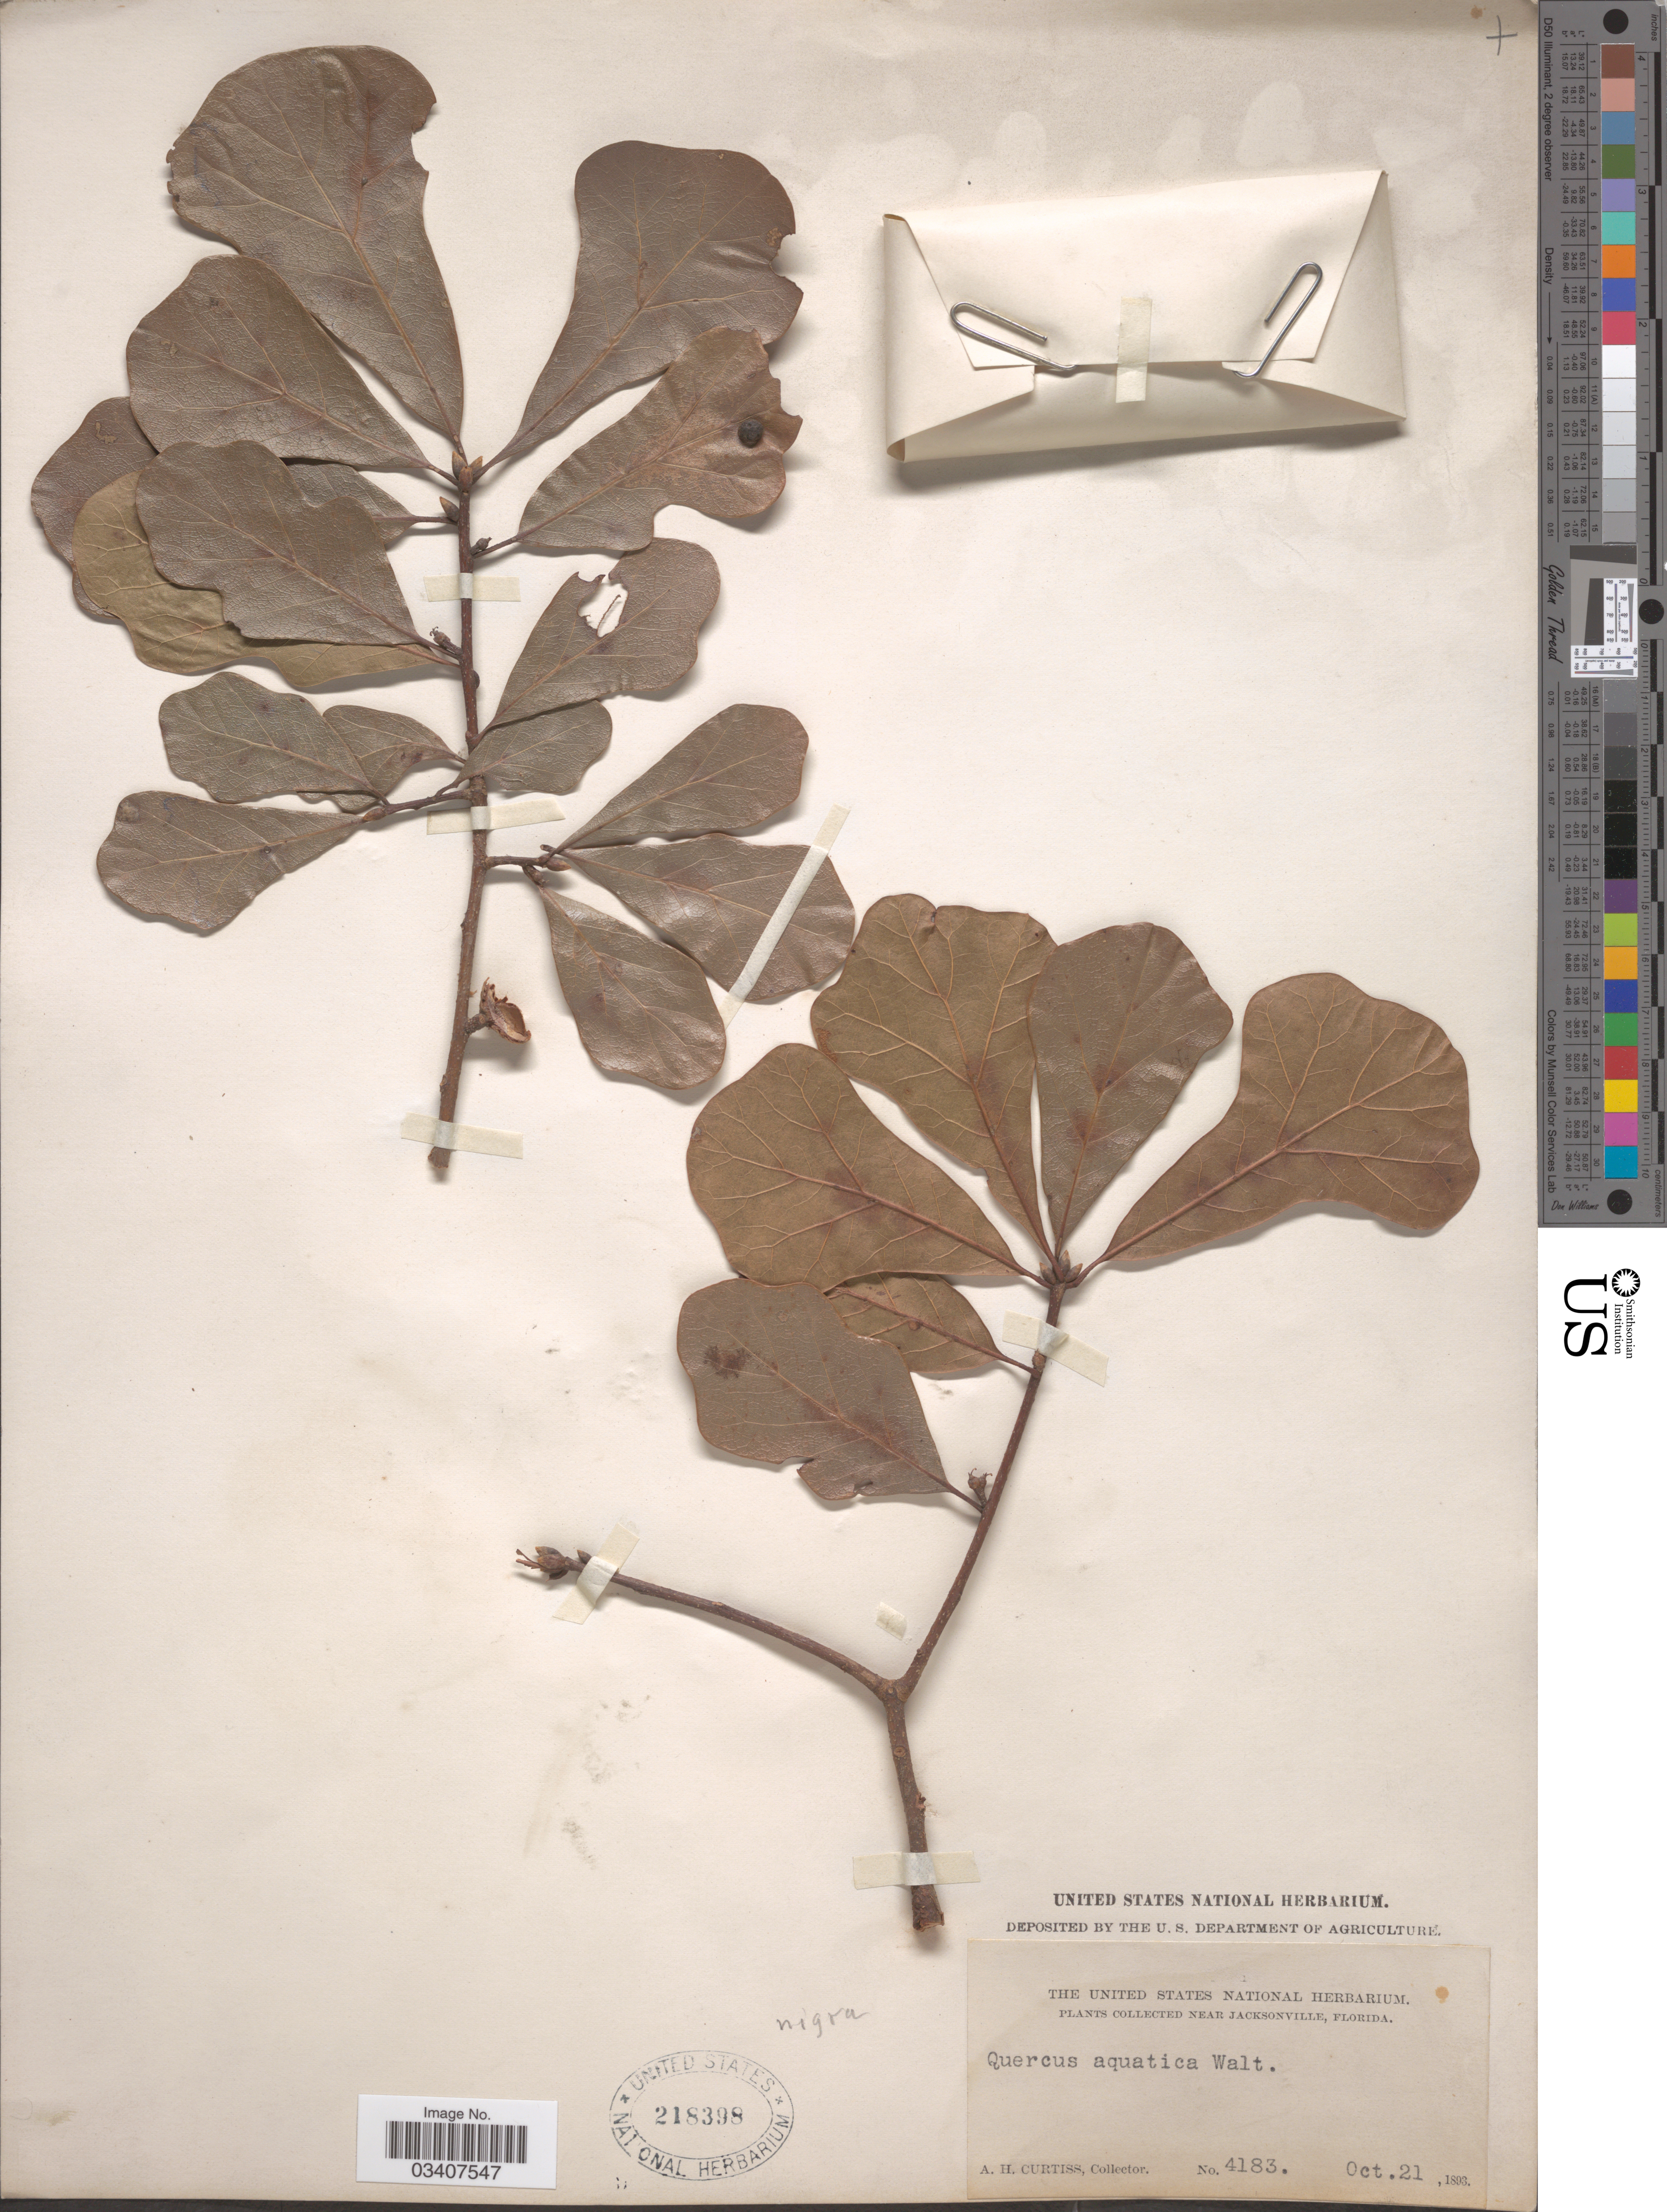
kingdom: Plantae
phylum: Tracheophyta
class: Magnoliopsida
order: Fagales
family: Fagaceae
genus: Quercus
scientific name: Quercus nigra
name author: L.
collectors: A. H. Curtiss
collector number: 4183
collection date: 1893-10-21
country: United States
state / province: Florida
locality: Near Jacksonville.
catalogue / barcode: US 218398